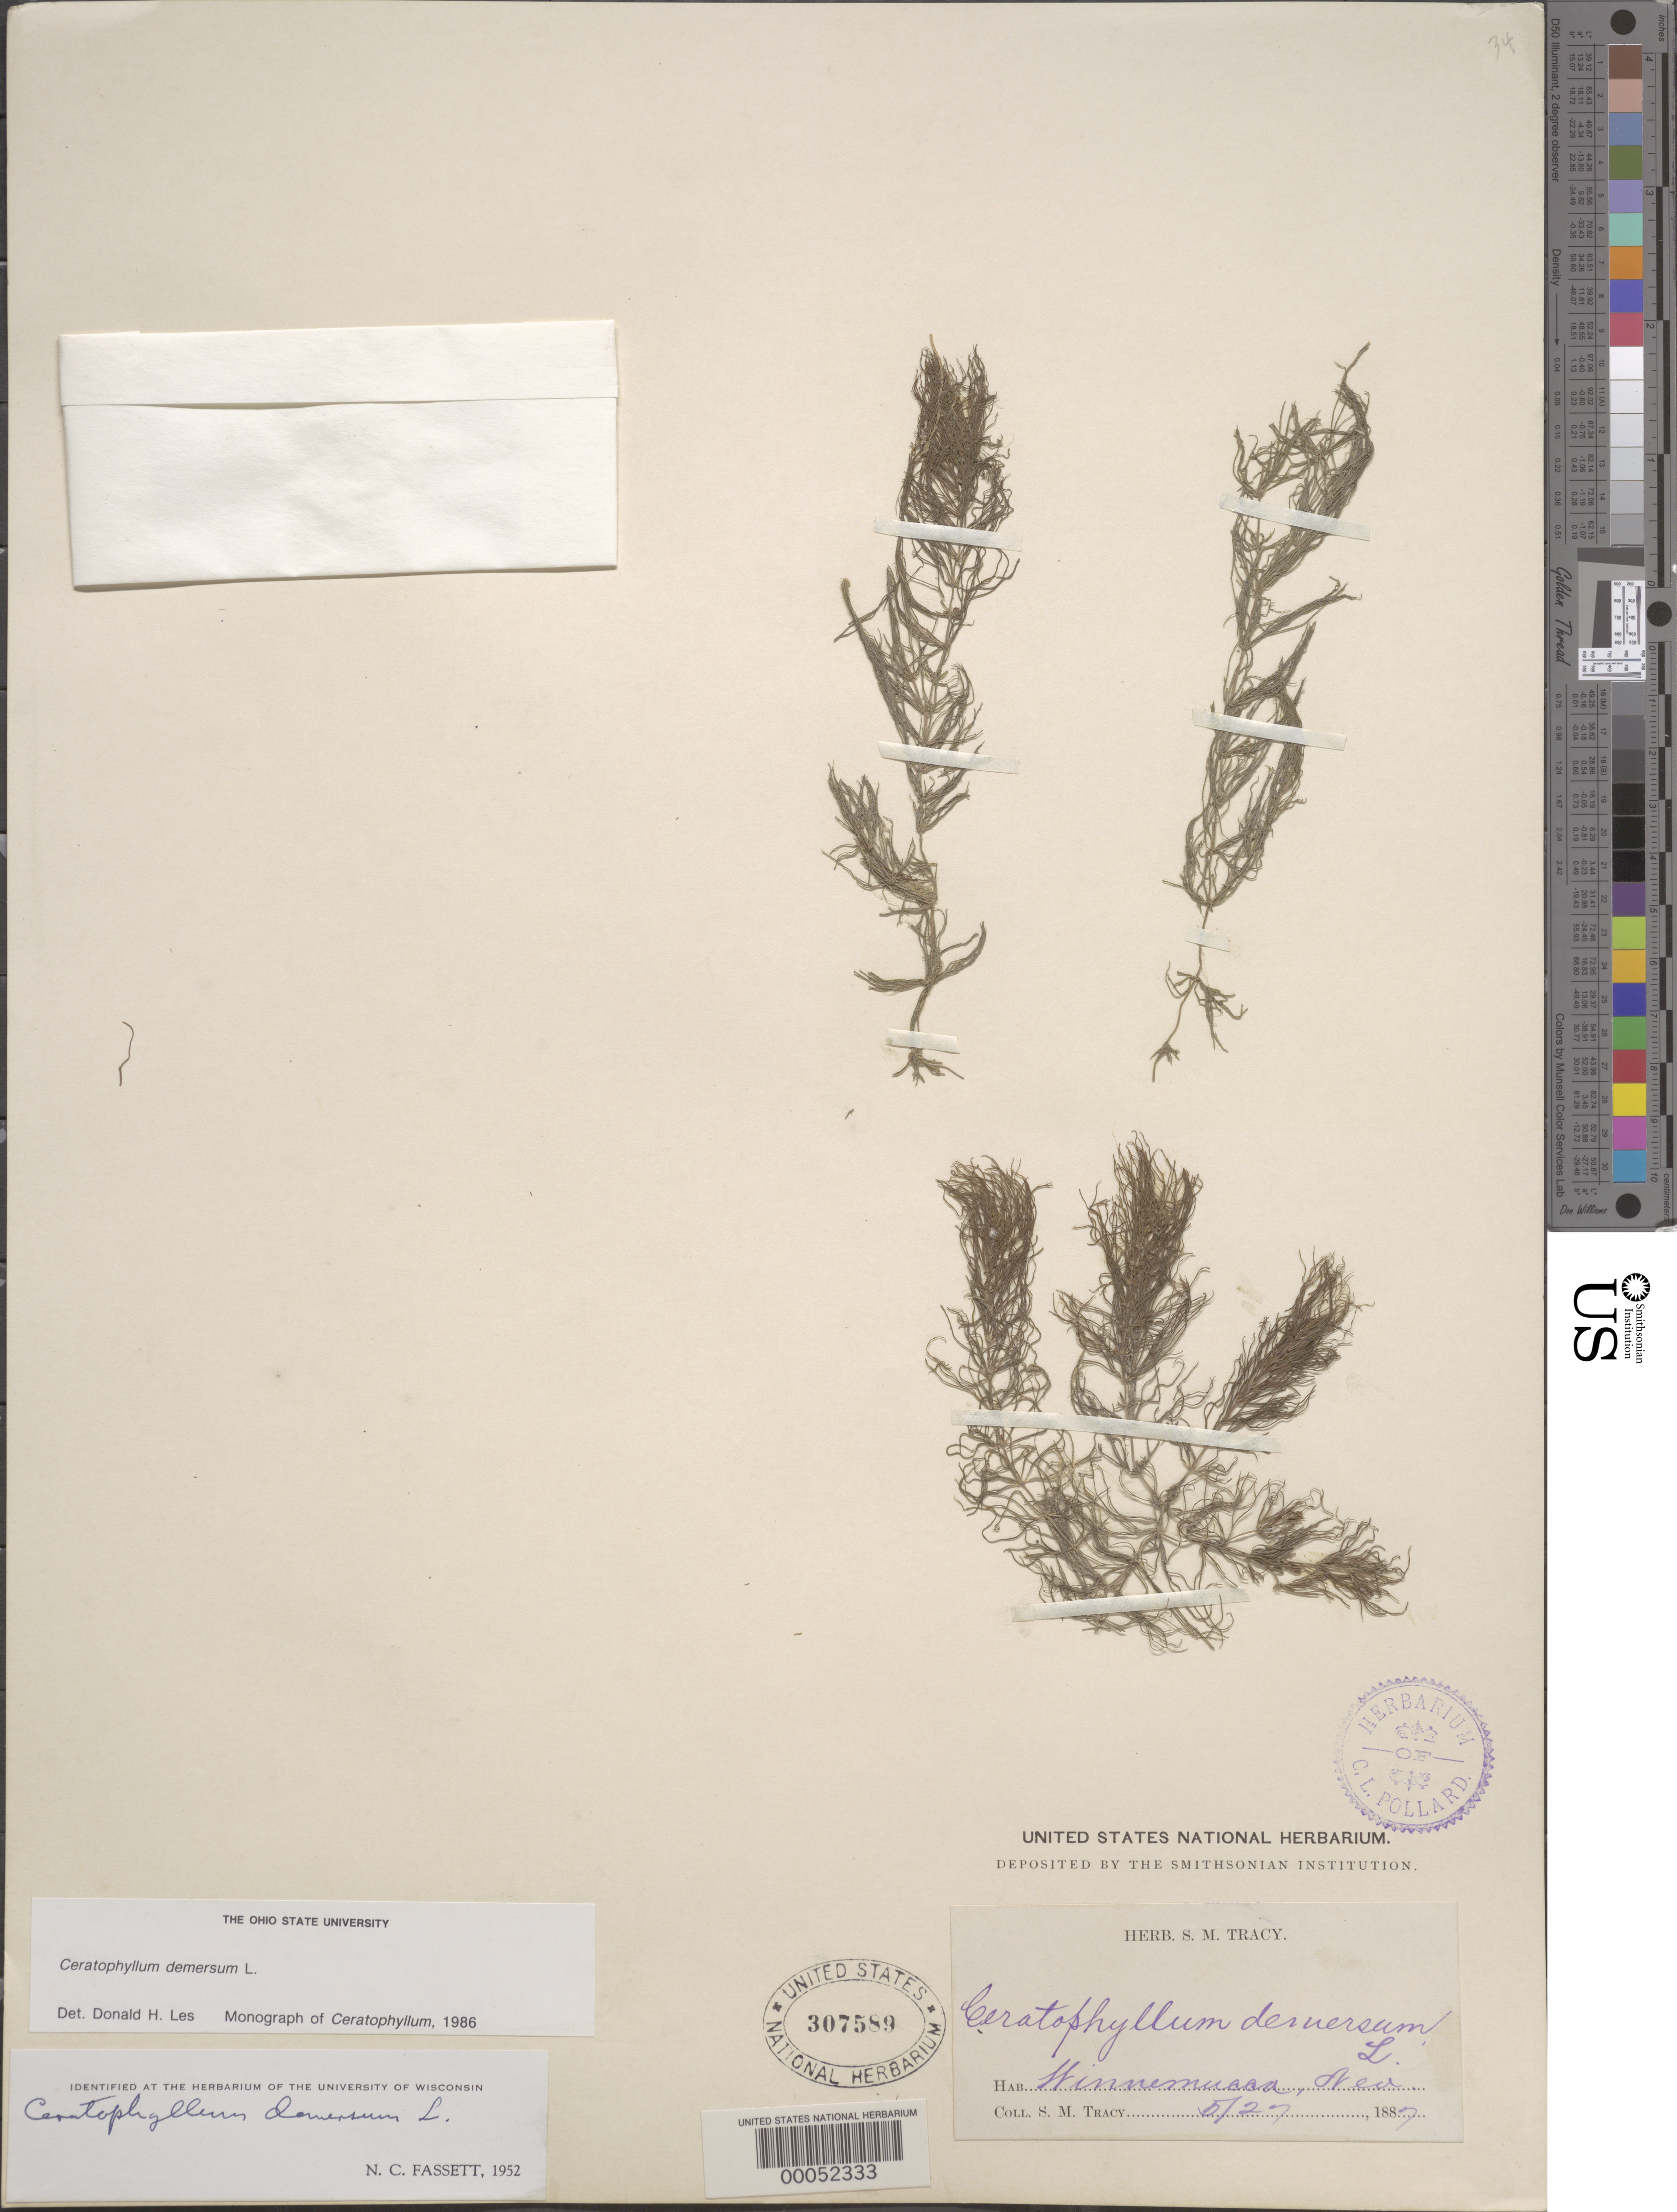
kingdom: Plantae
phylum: Tracheophyta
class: Magnoliopsida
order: Ceratophyllales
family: Ceratophyllaceae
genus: Ceratophyllum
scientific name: Ceratophyllum demersum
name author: L.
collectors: S. M. Tracy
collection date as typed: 27 May 1887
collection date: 1887-05-27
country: United States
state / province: Nevada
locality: Winnemucca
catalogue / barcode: US 307589